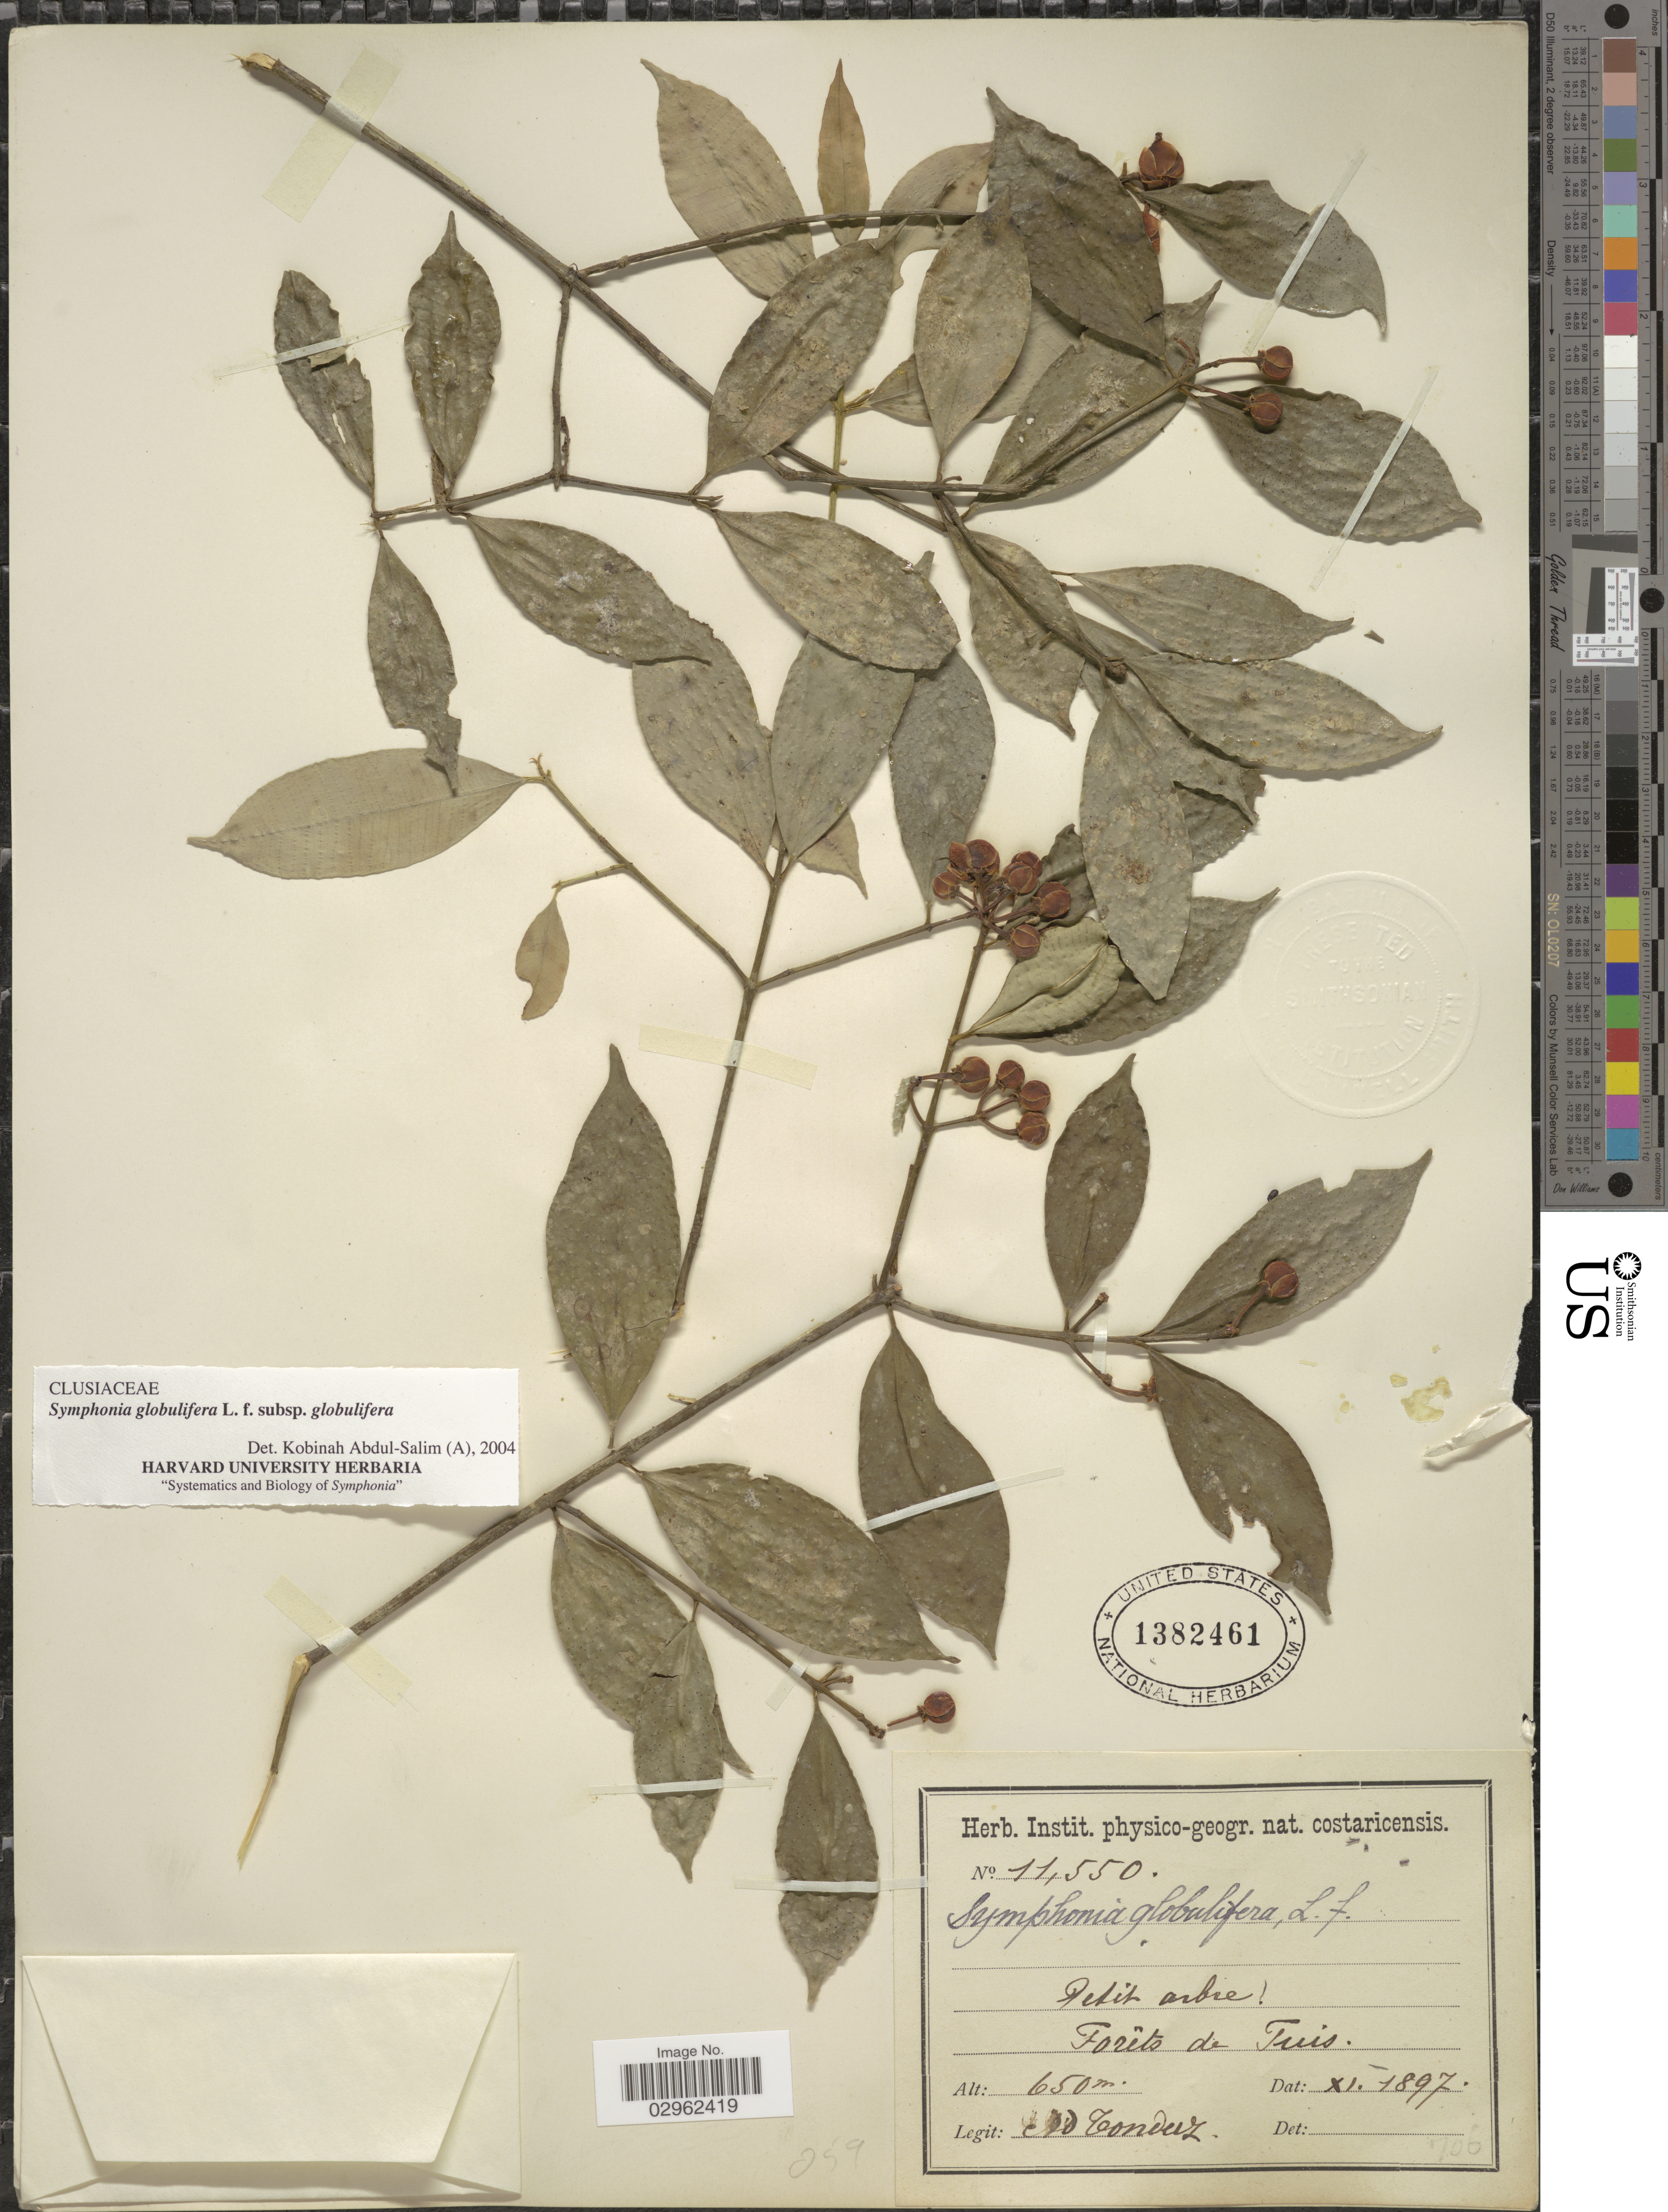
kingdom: Plantae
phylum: Tracheophyta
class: Magnoliopsida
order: Malpighiales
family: Clusiaceae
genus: Symphonia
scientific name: Symphonia globulifera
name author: L. f.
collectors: A. Tonduz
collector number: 11550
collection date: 1897-11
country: Costa Rica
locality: Forêts de Tuis.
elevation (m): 650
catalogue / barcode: US 1382461